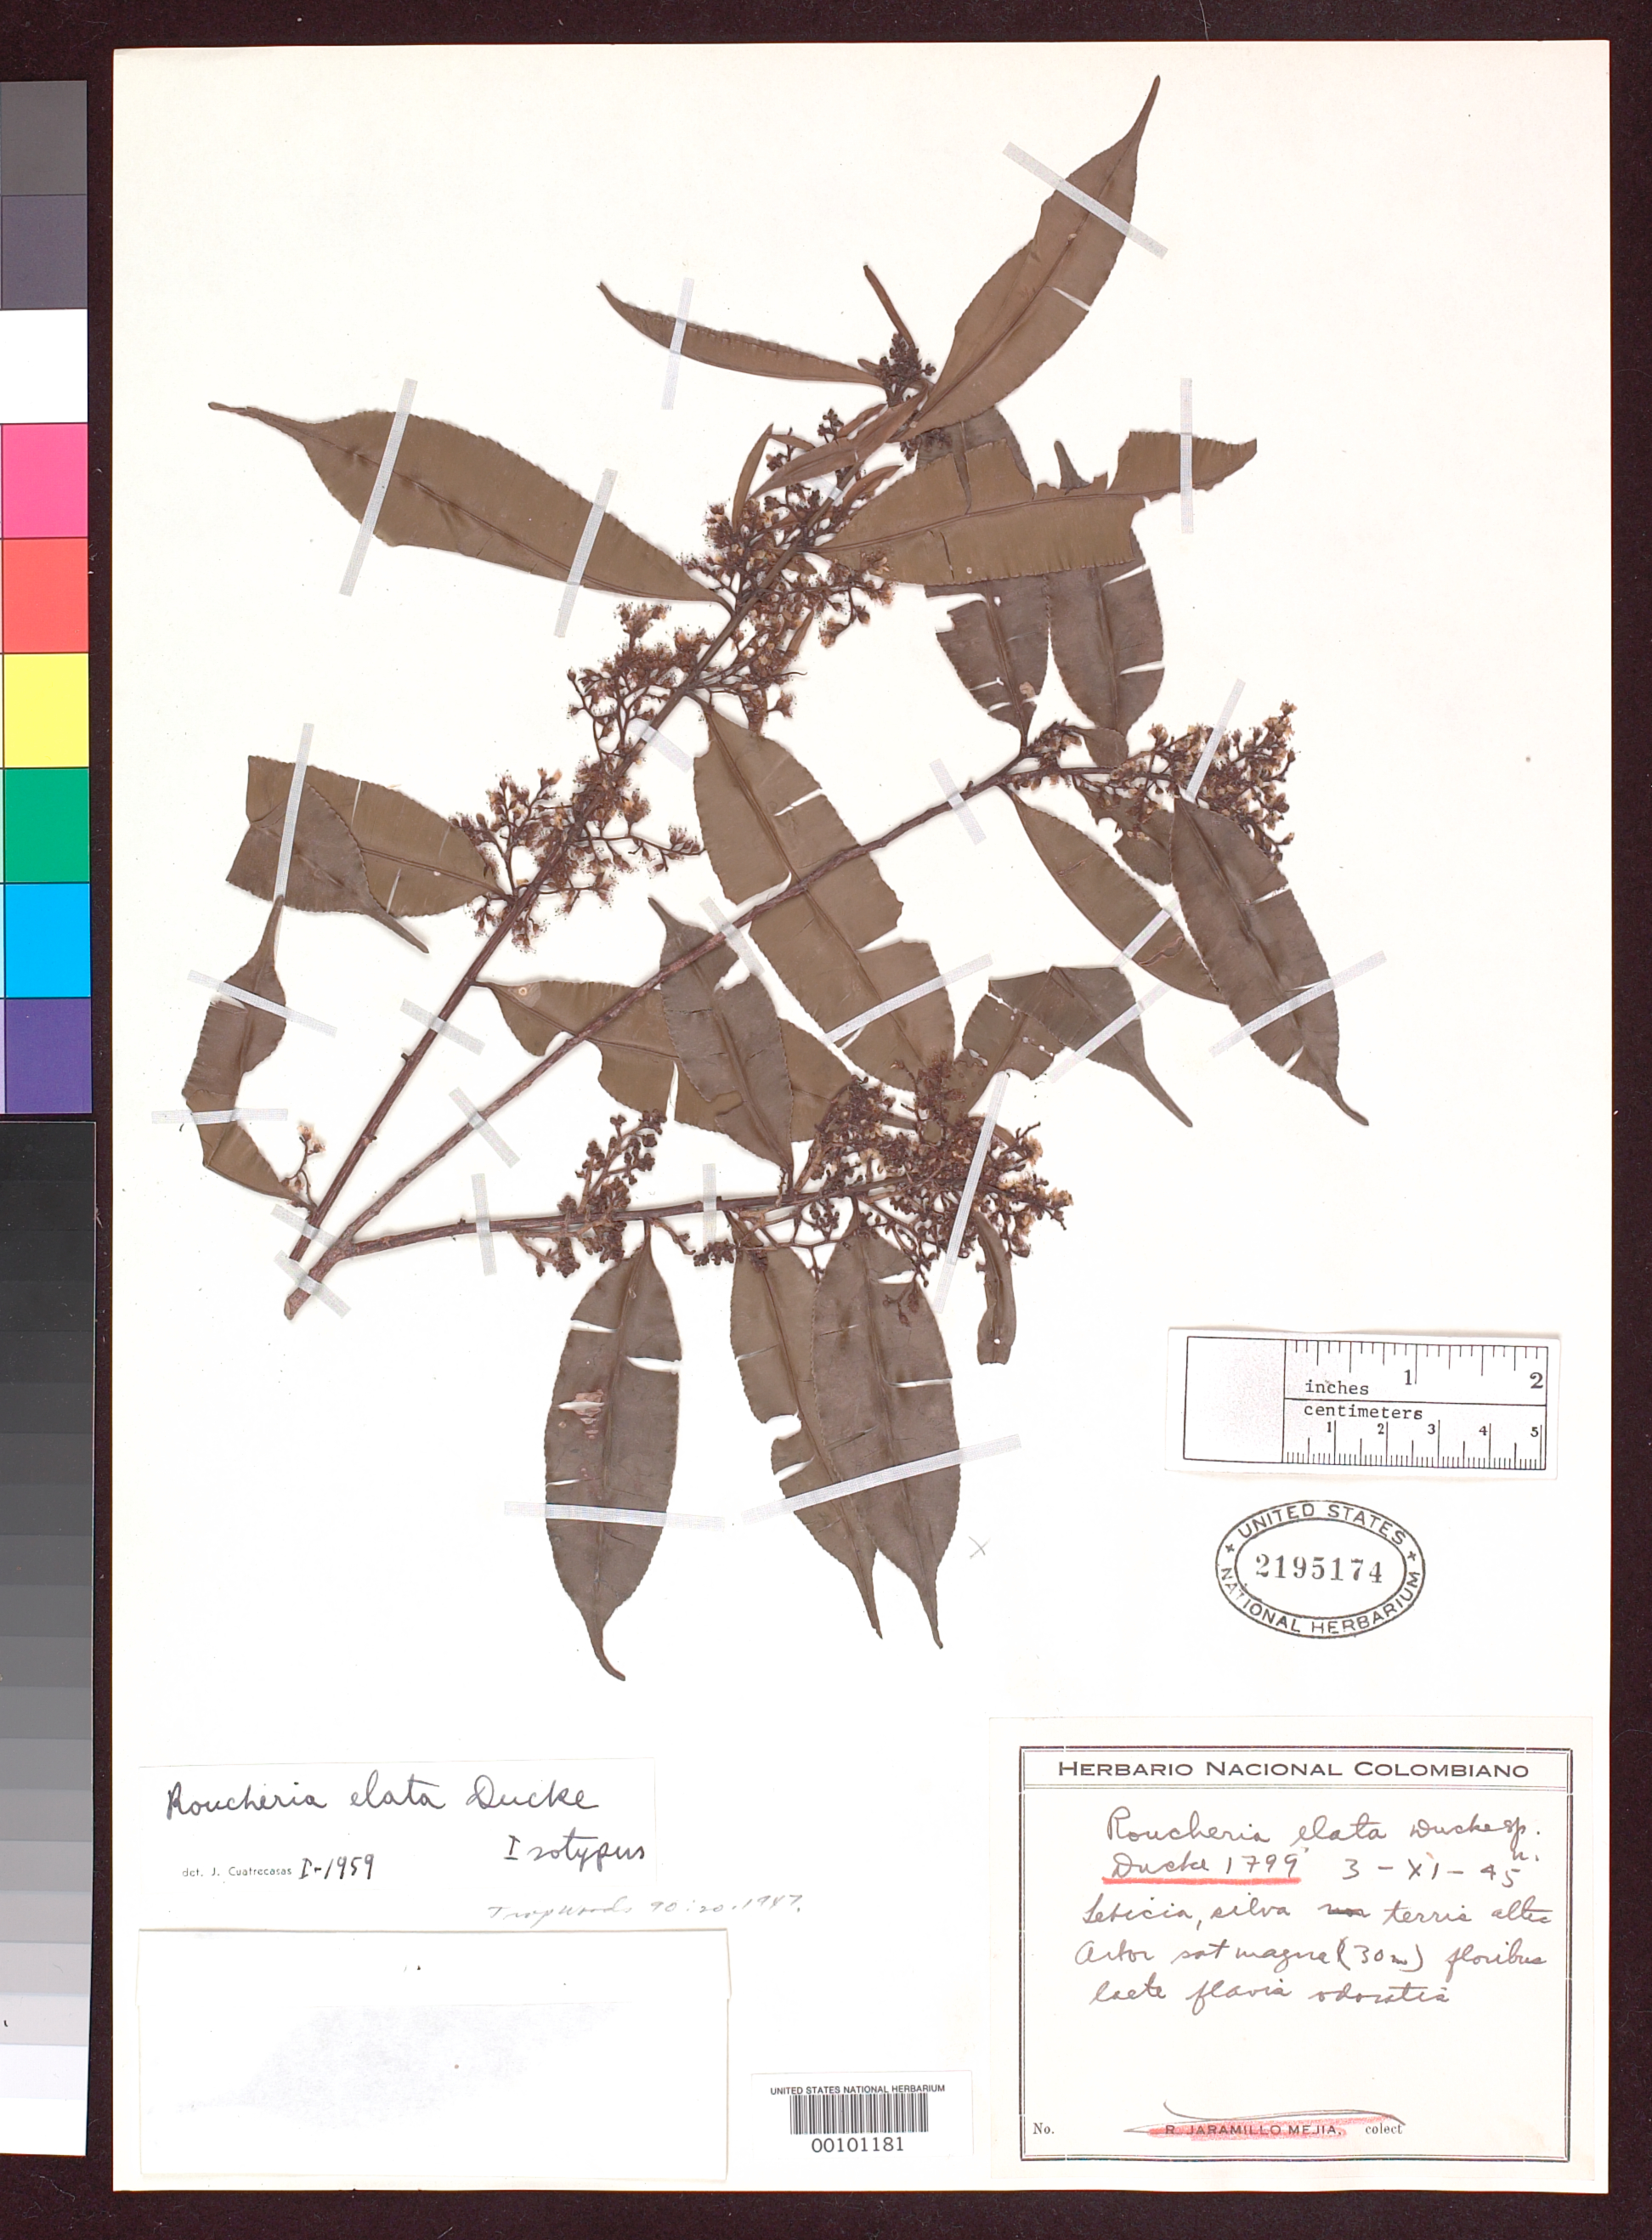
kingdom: Plantae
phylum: Tracheophyta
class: Magnoliopsida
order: Malpighiales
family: Linaceae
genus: Roucheria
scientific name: Roucheria elata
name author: Ducke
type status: Isotype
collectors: A. Ducke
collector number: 1799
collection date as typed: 03 Nov 1945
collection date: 1945-11-03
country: Colombia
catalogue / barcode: US 2195174